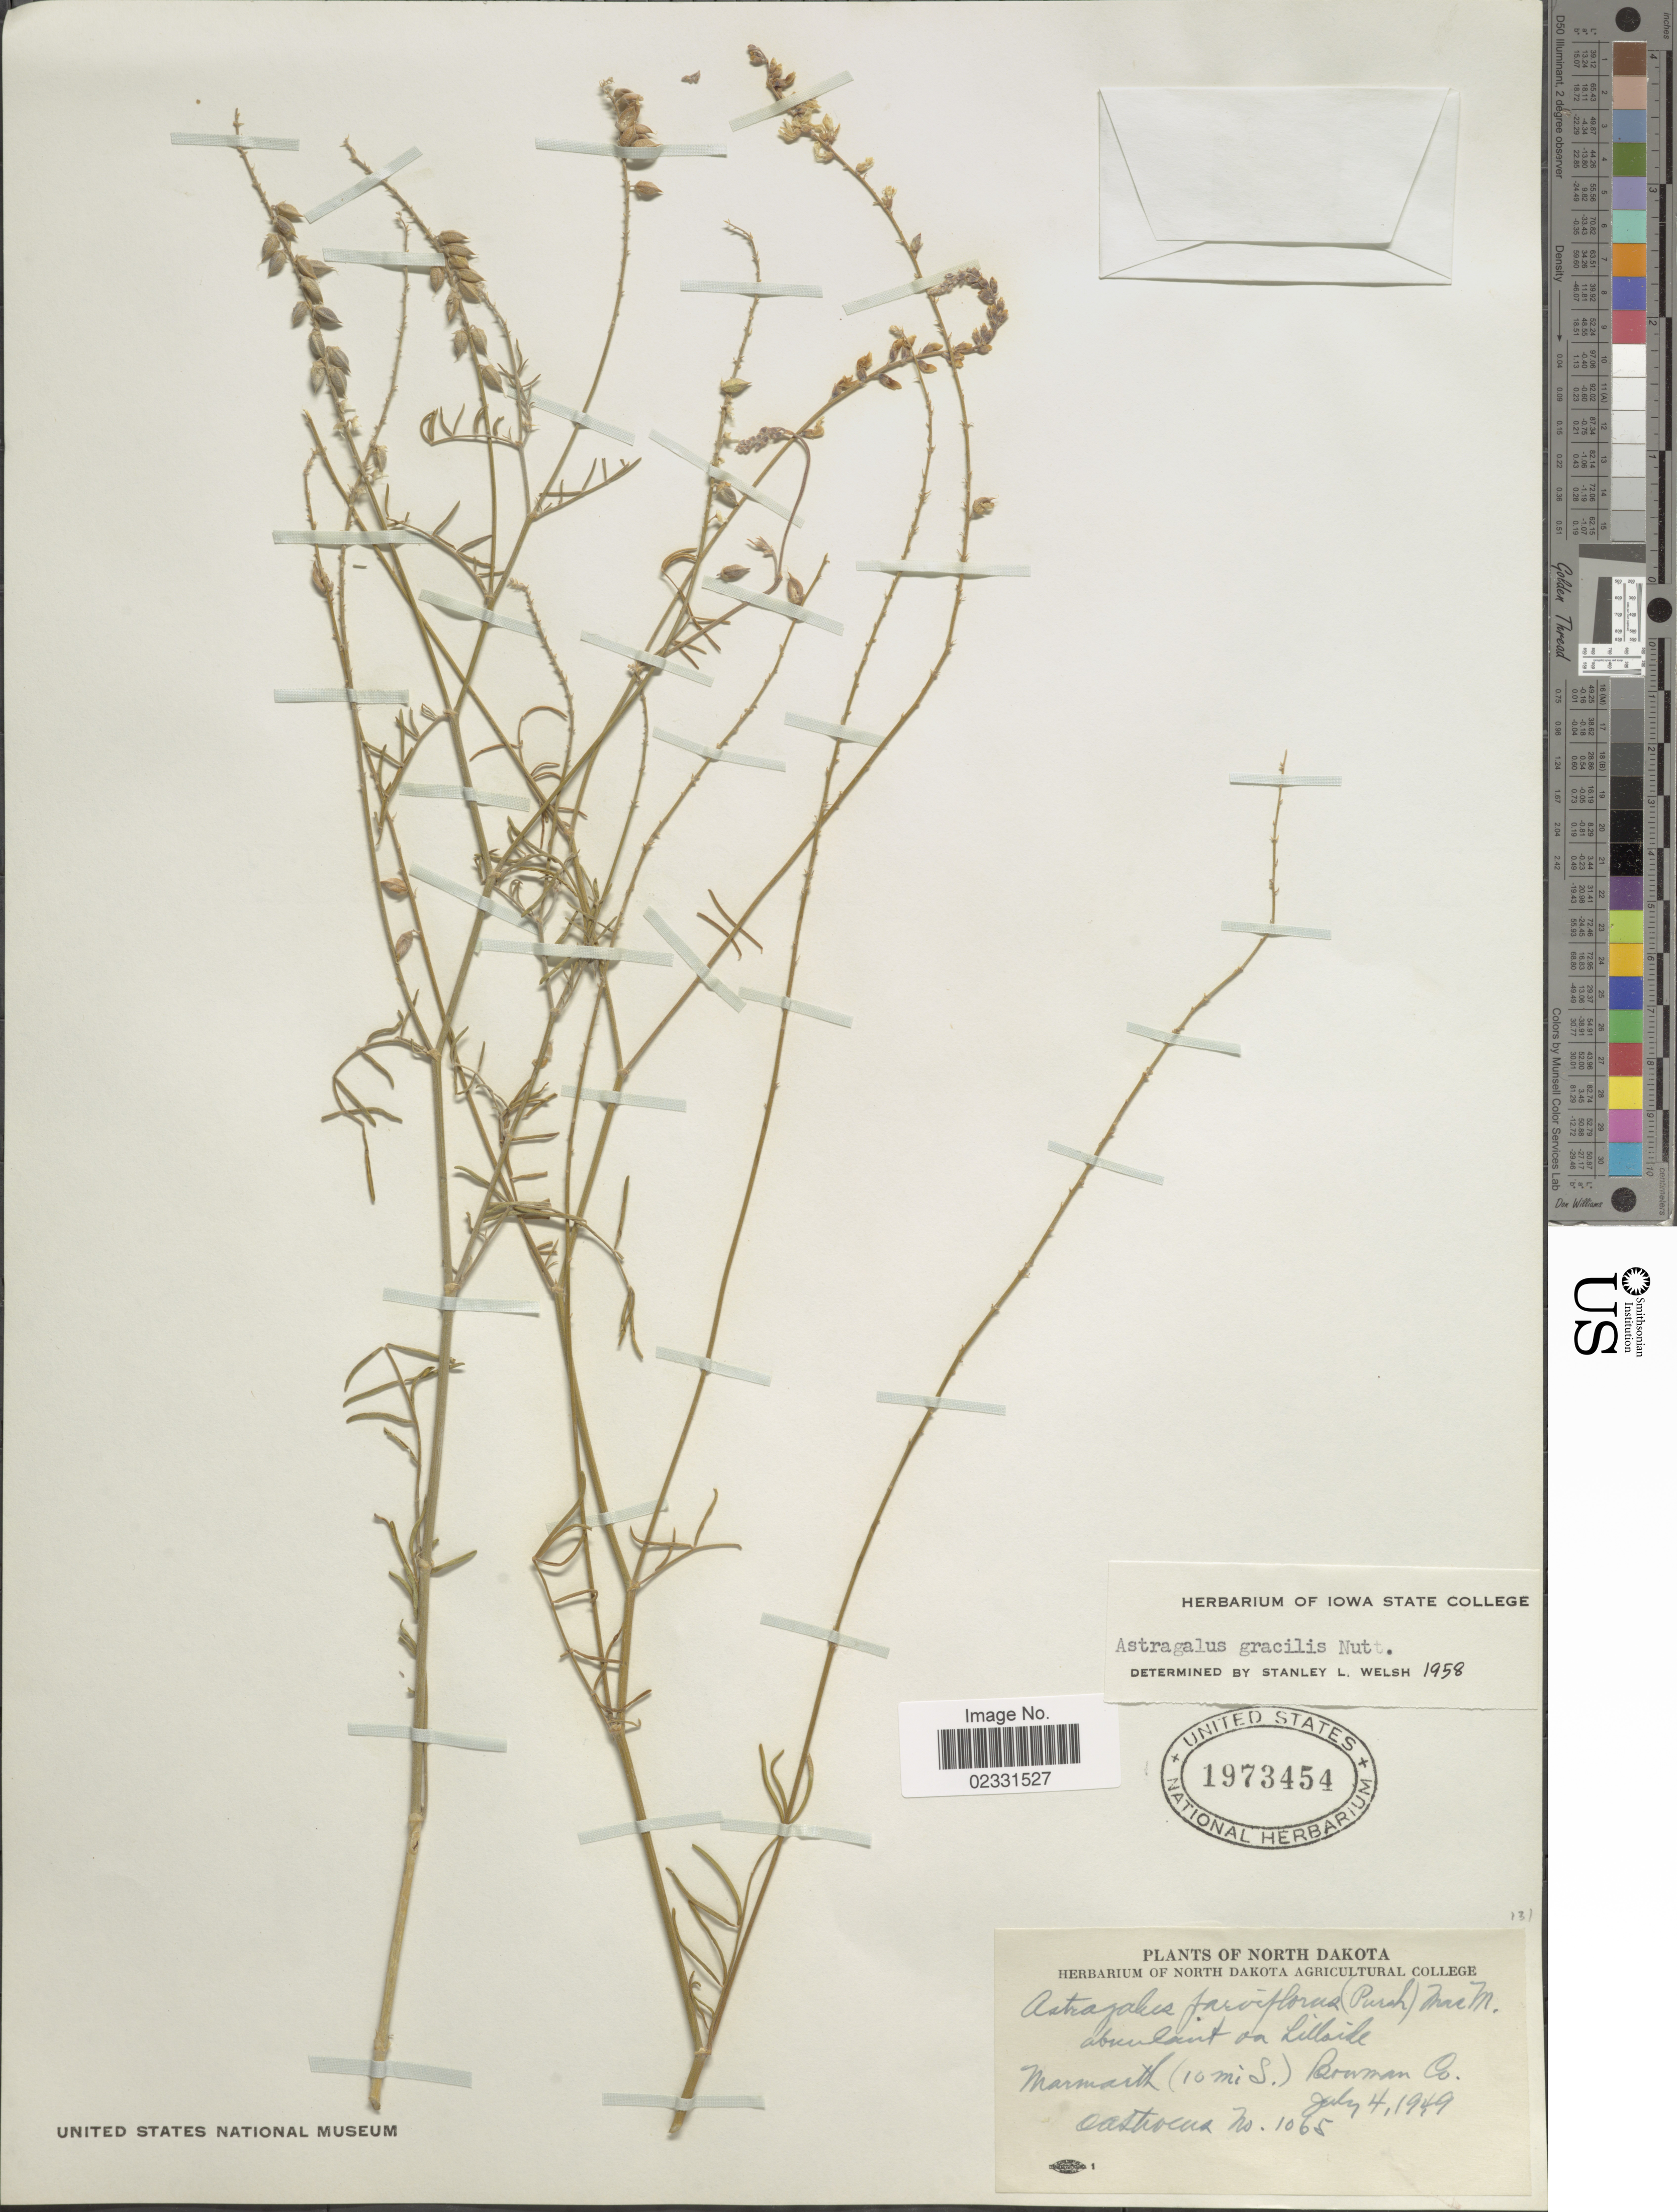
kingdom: Plantae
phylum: Tracheophyta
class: Magnoliopsida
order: Fabales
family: Fabaceae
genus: Astragalus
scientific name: Astragalus gracilis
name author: Nutt.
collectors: O. A. Stevens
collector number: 1065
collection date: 1949-07-04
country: United States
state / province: North Dakota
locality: Marmarth (10 mi. S) Bowman Co.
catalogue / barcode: US 1973454